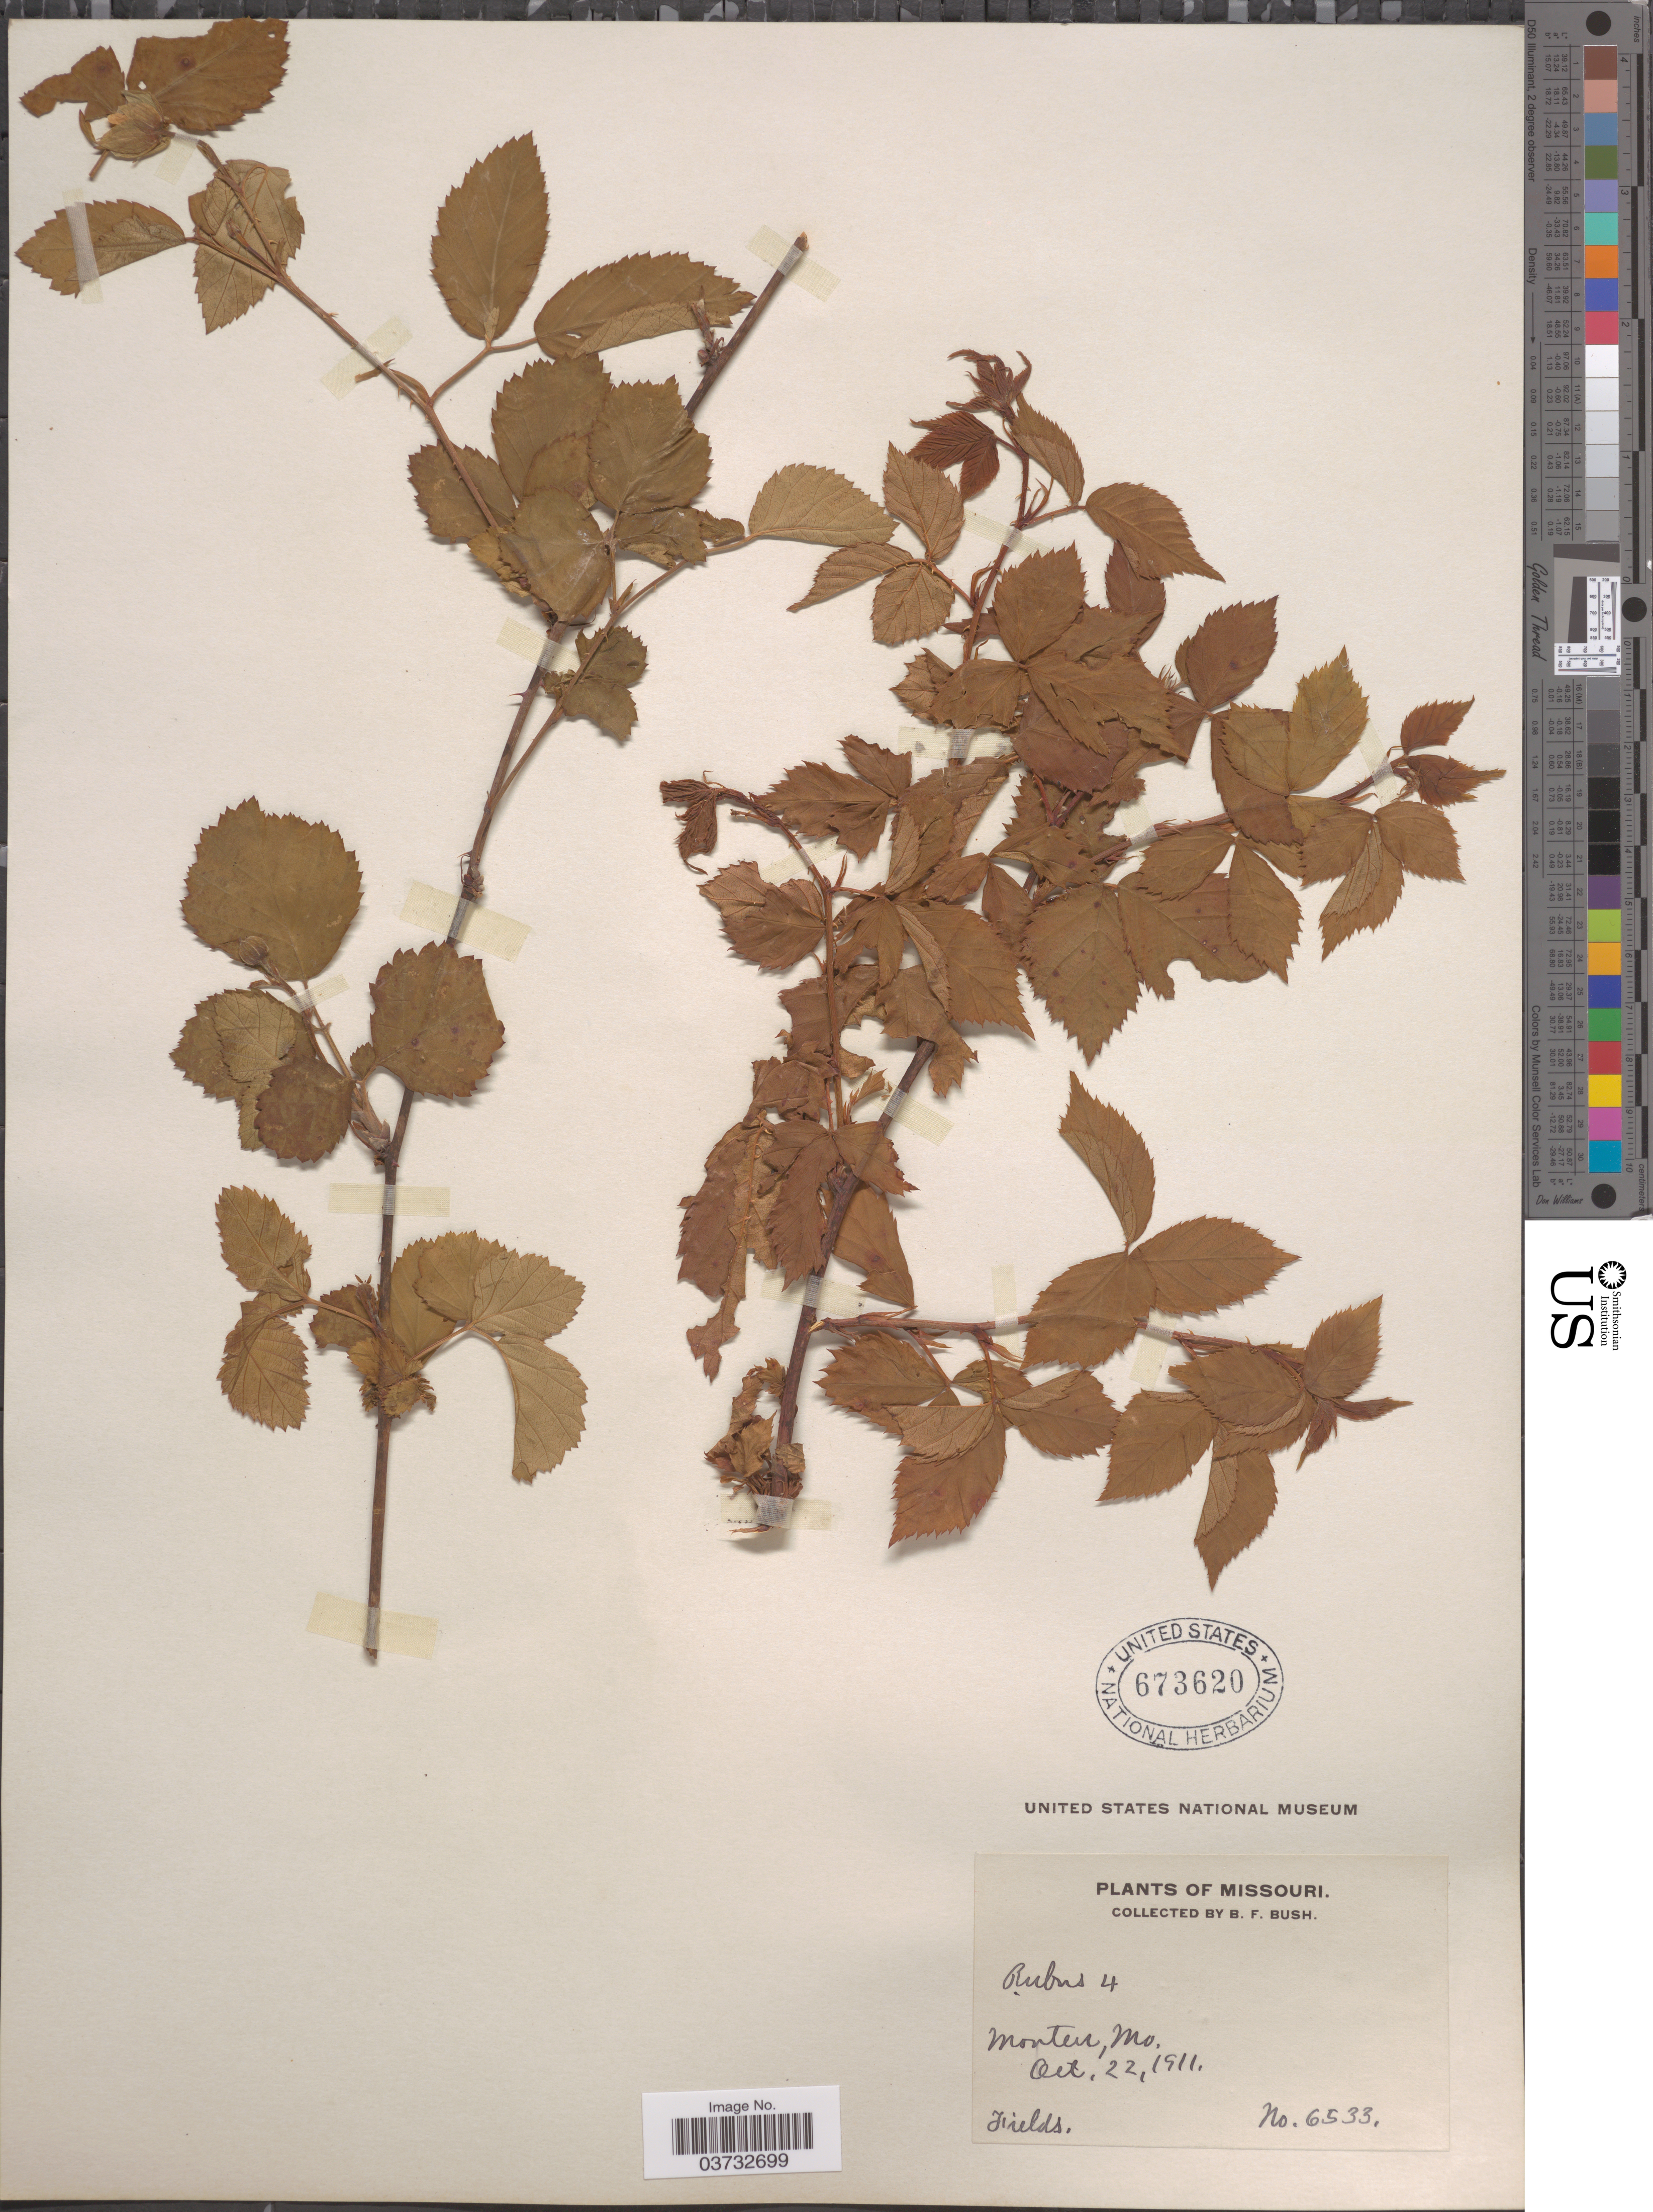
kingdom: Plantae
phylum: Tracheophyta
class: Magnoliopsida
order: Rosales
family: Rosaceae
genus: Rubus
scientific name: Rubus sp.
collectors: B. F. Bush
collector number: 6533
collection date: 1911-10-22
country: United States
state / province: Missouri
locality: Montier.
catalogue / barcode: US 673620